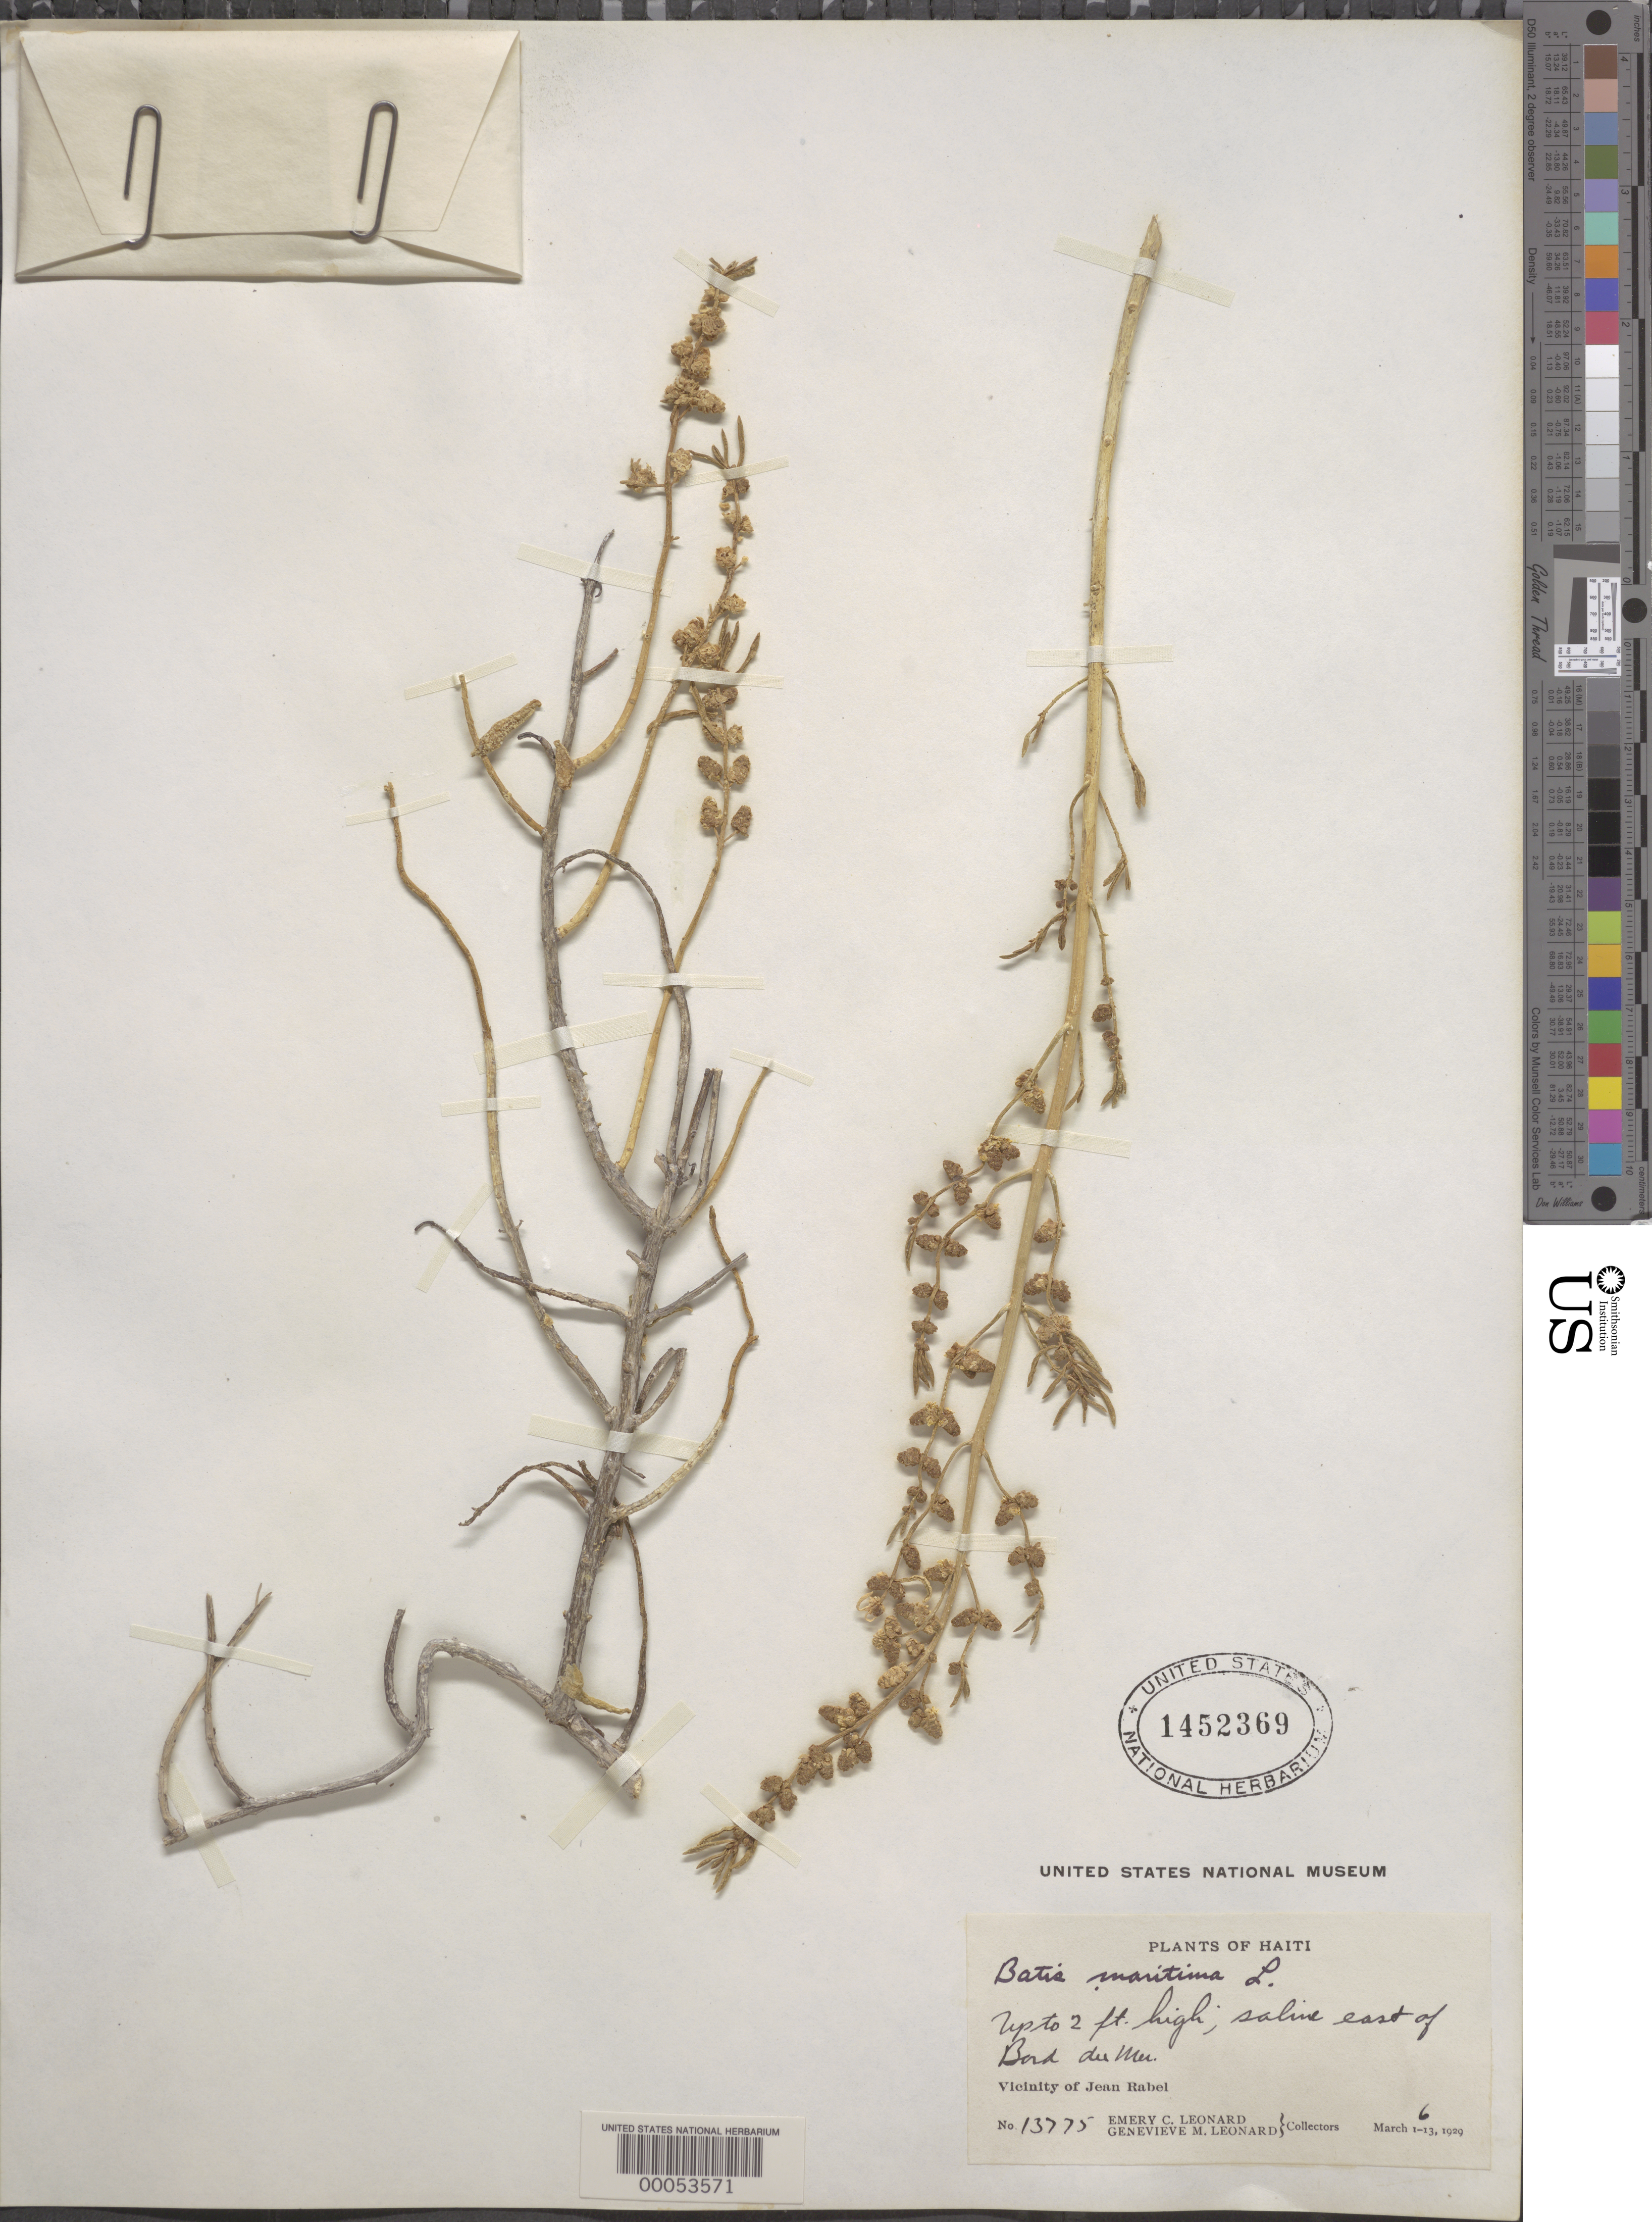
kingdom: Plantae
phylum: Tracheophyta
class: Magnoliopsida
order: Brassicales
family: Bataceae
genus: Batis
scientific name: Batis maritima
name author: L.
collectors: E. C. Leonard & G. M. Leonard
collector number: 13775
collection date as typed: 06 Mar 1929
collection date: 1929-03-06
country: Haiti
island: Hispaniola Island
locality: Vicinity of jean rabel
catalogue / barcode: US 1452369